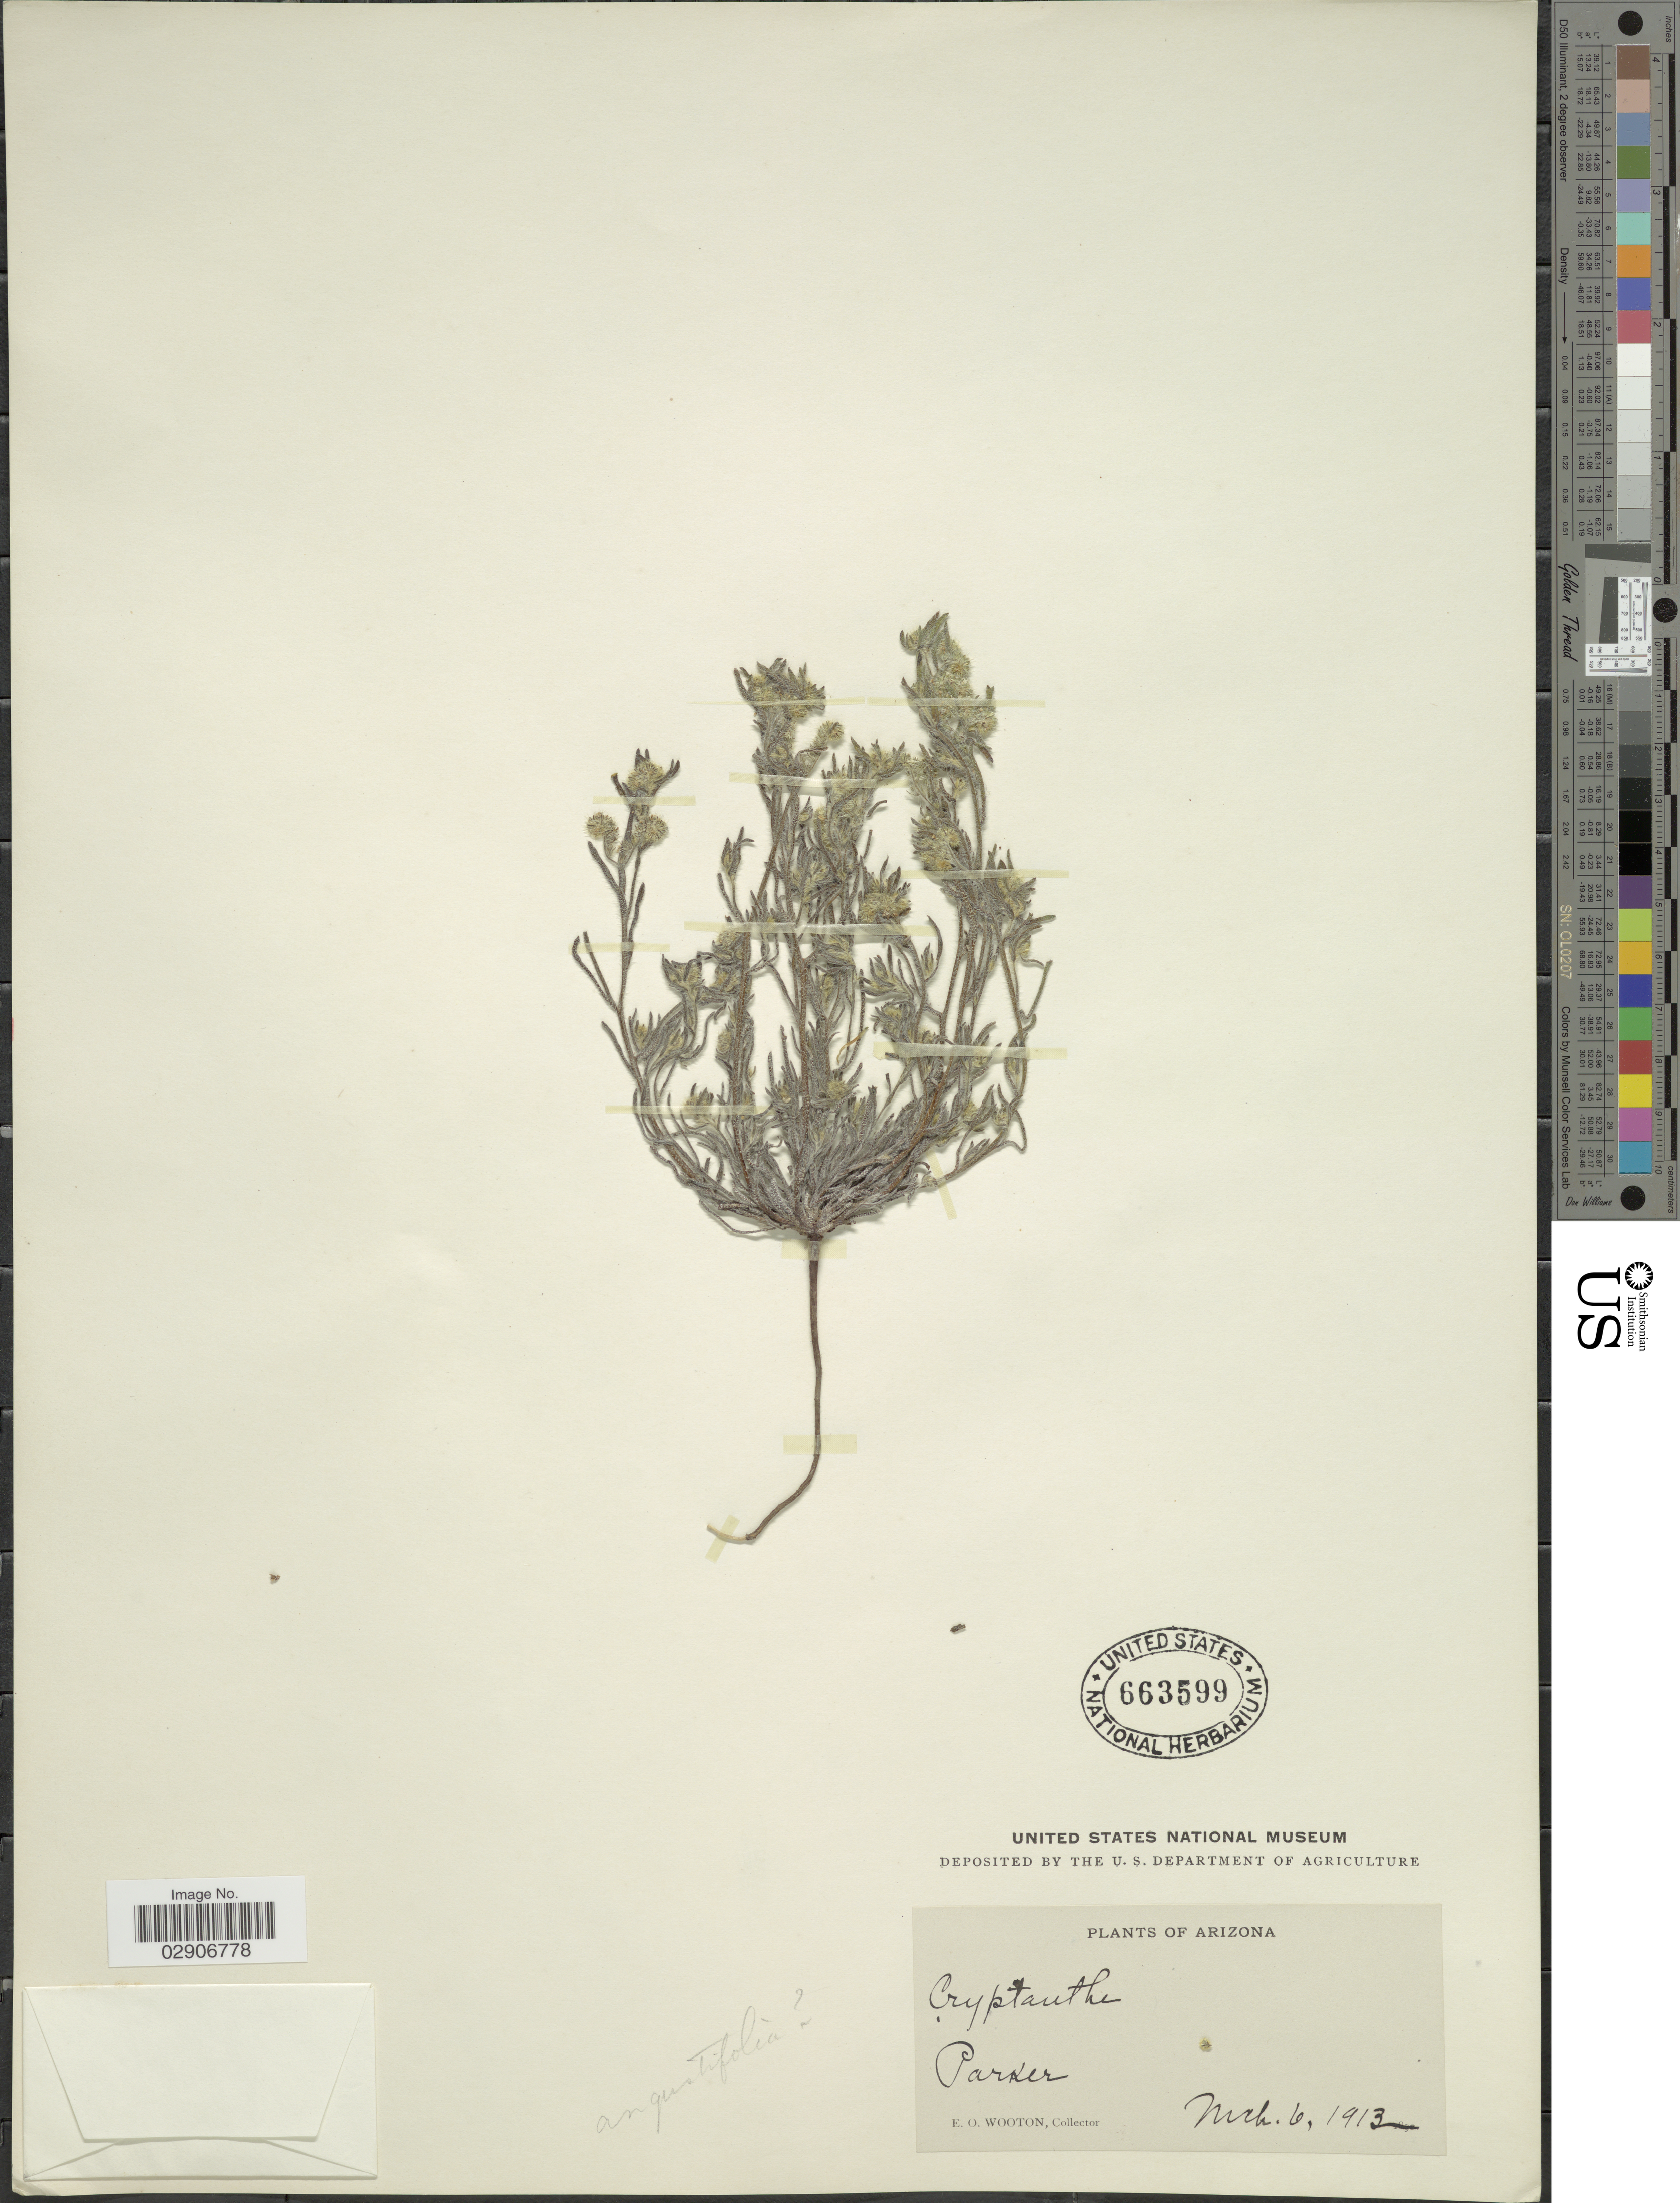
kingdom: Plantae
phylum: Tracheophyta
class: Magnoliopsida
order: Boraginales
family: Boraginaceae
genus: Cryptantha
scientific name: Cryptantha angustifolia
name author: (Torr.) Greene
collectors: E. O. Wooton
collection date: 1913-03-06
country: United States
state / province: Arizona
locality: Parker.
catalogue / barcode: US 663599